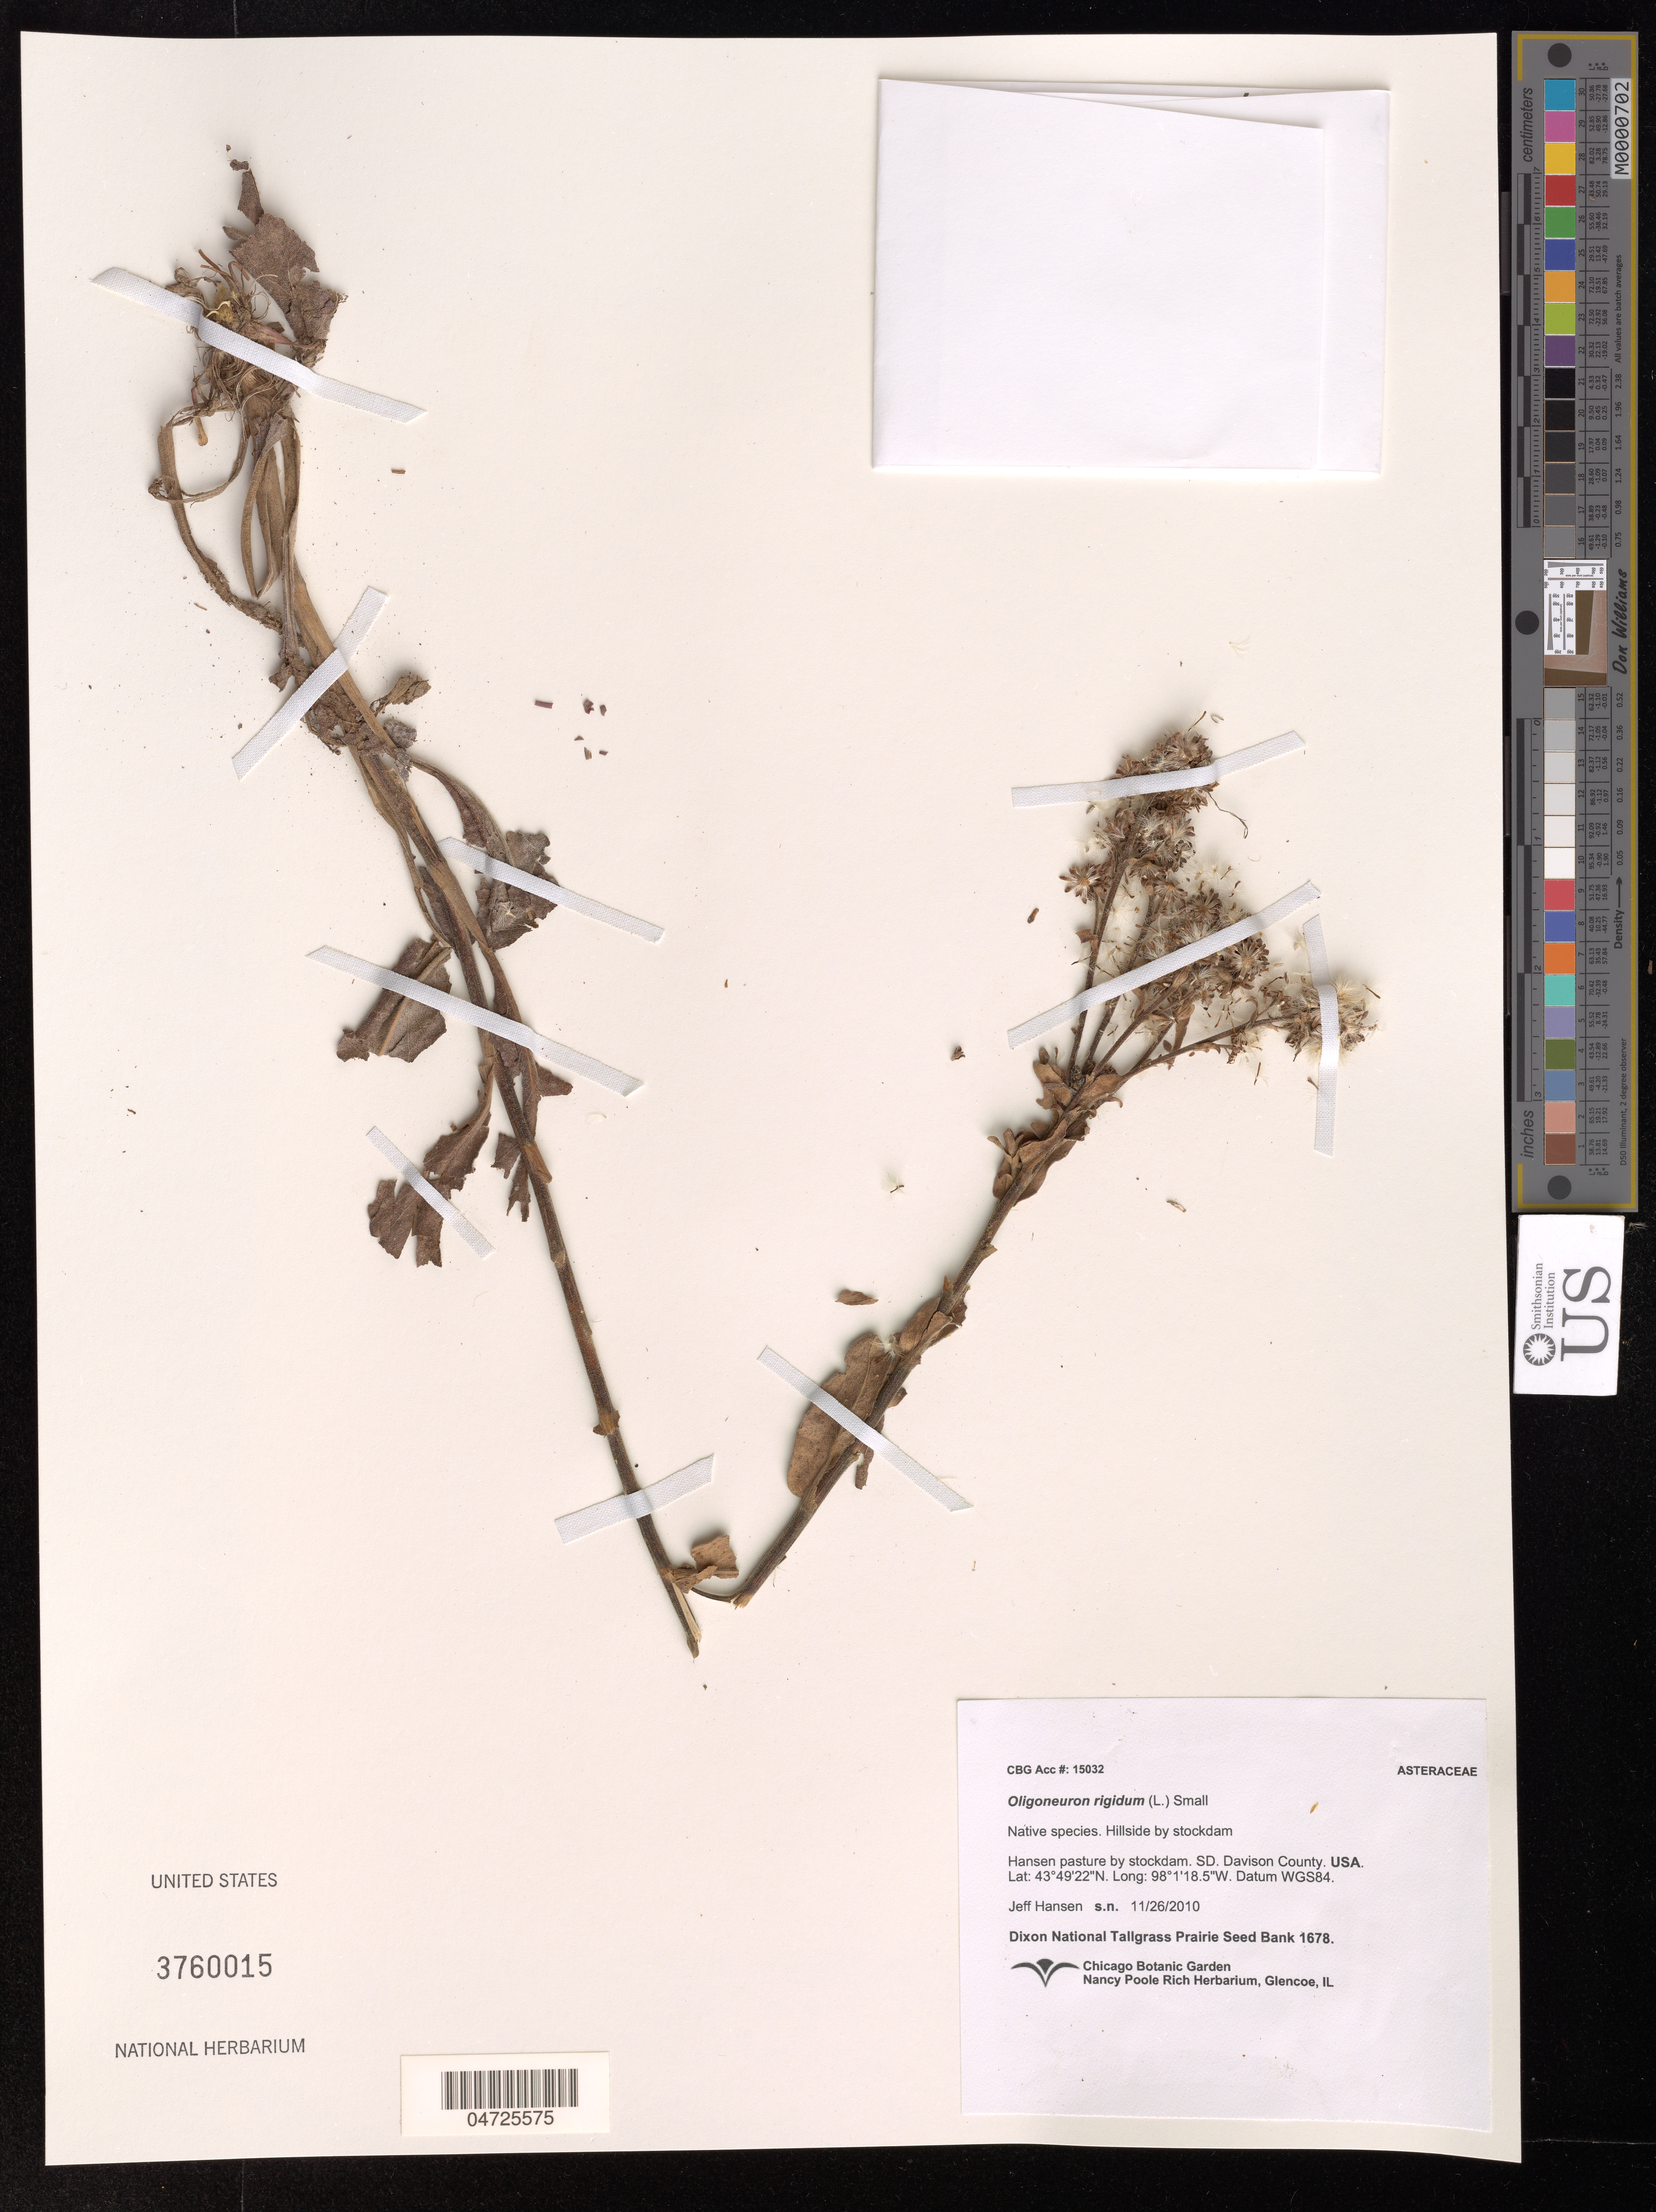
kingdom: Plantae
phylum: Tracheophyta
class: Magnoliopsida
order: Asterales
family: Asteraceae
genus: Oligoneuron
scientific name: Oligoneuron rigidum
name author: (L.) Small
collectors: J. Hansen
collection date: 2010-11-26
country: United States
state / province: South Dakota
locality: Hansen pasture by stockdam. Davison County. Datum WGS84.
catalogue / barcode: US 3760015